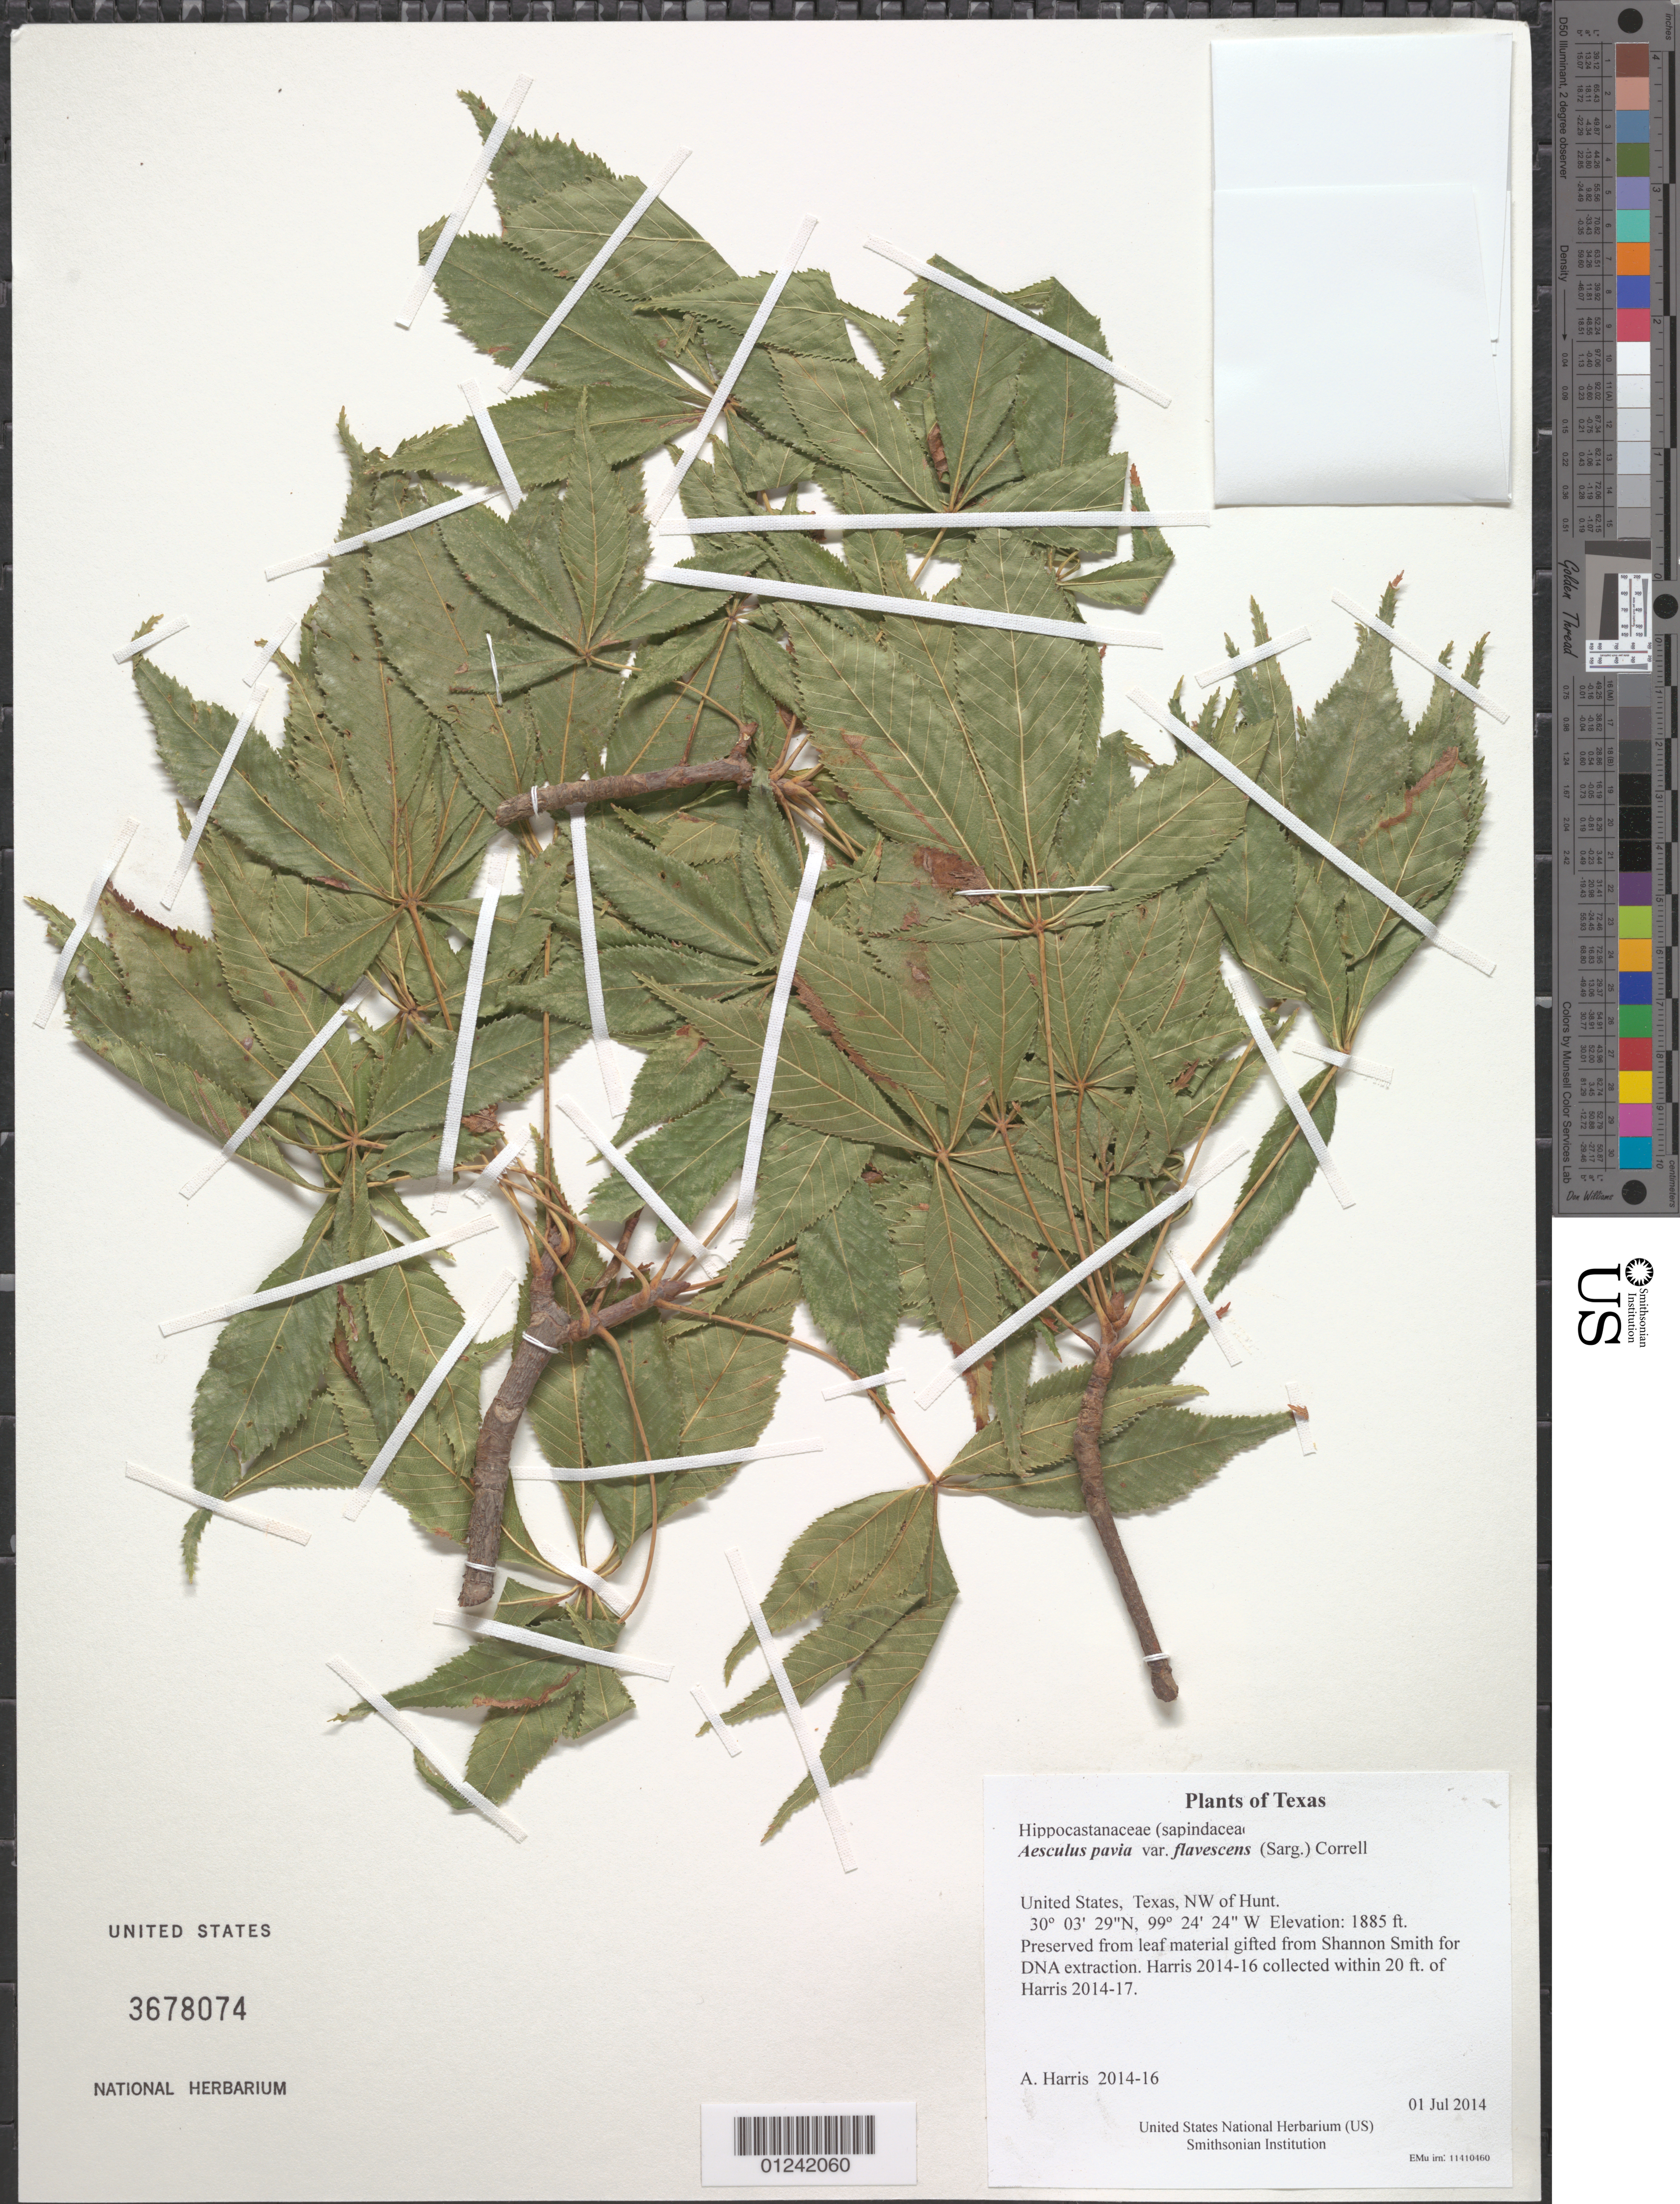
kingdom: Plantae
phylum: Tracheophyta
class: Magnoliopsida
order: Sapindales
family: Sapindaceae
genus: Aesculus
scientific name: Aesculus pavia var. flavescens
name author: (Sarg.) Correll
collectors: A. J. Harris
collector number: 2014-16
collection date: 2014-07-01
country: United States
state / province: Texas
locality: NW of Hunt.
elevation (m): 575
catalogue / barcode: US 3678074